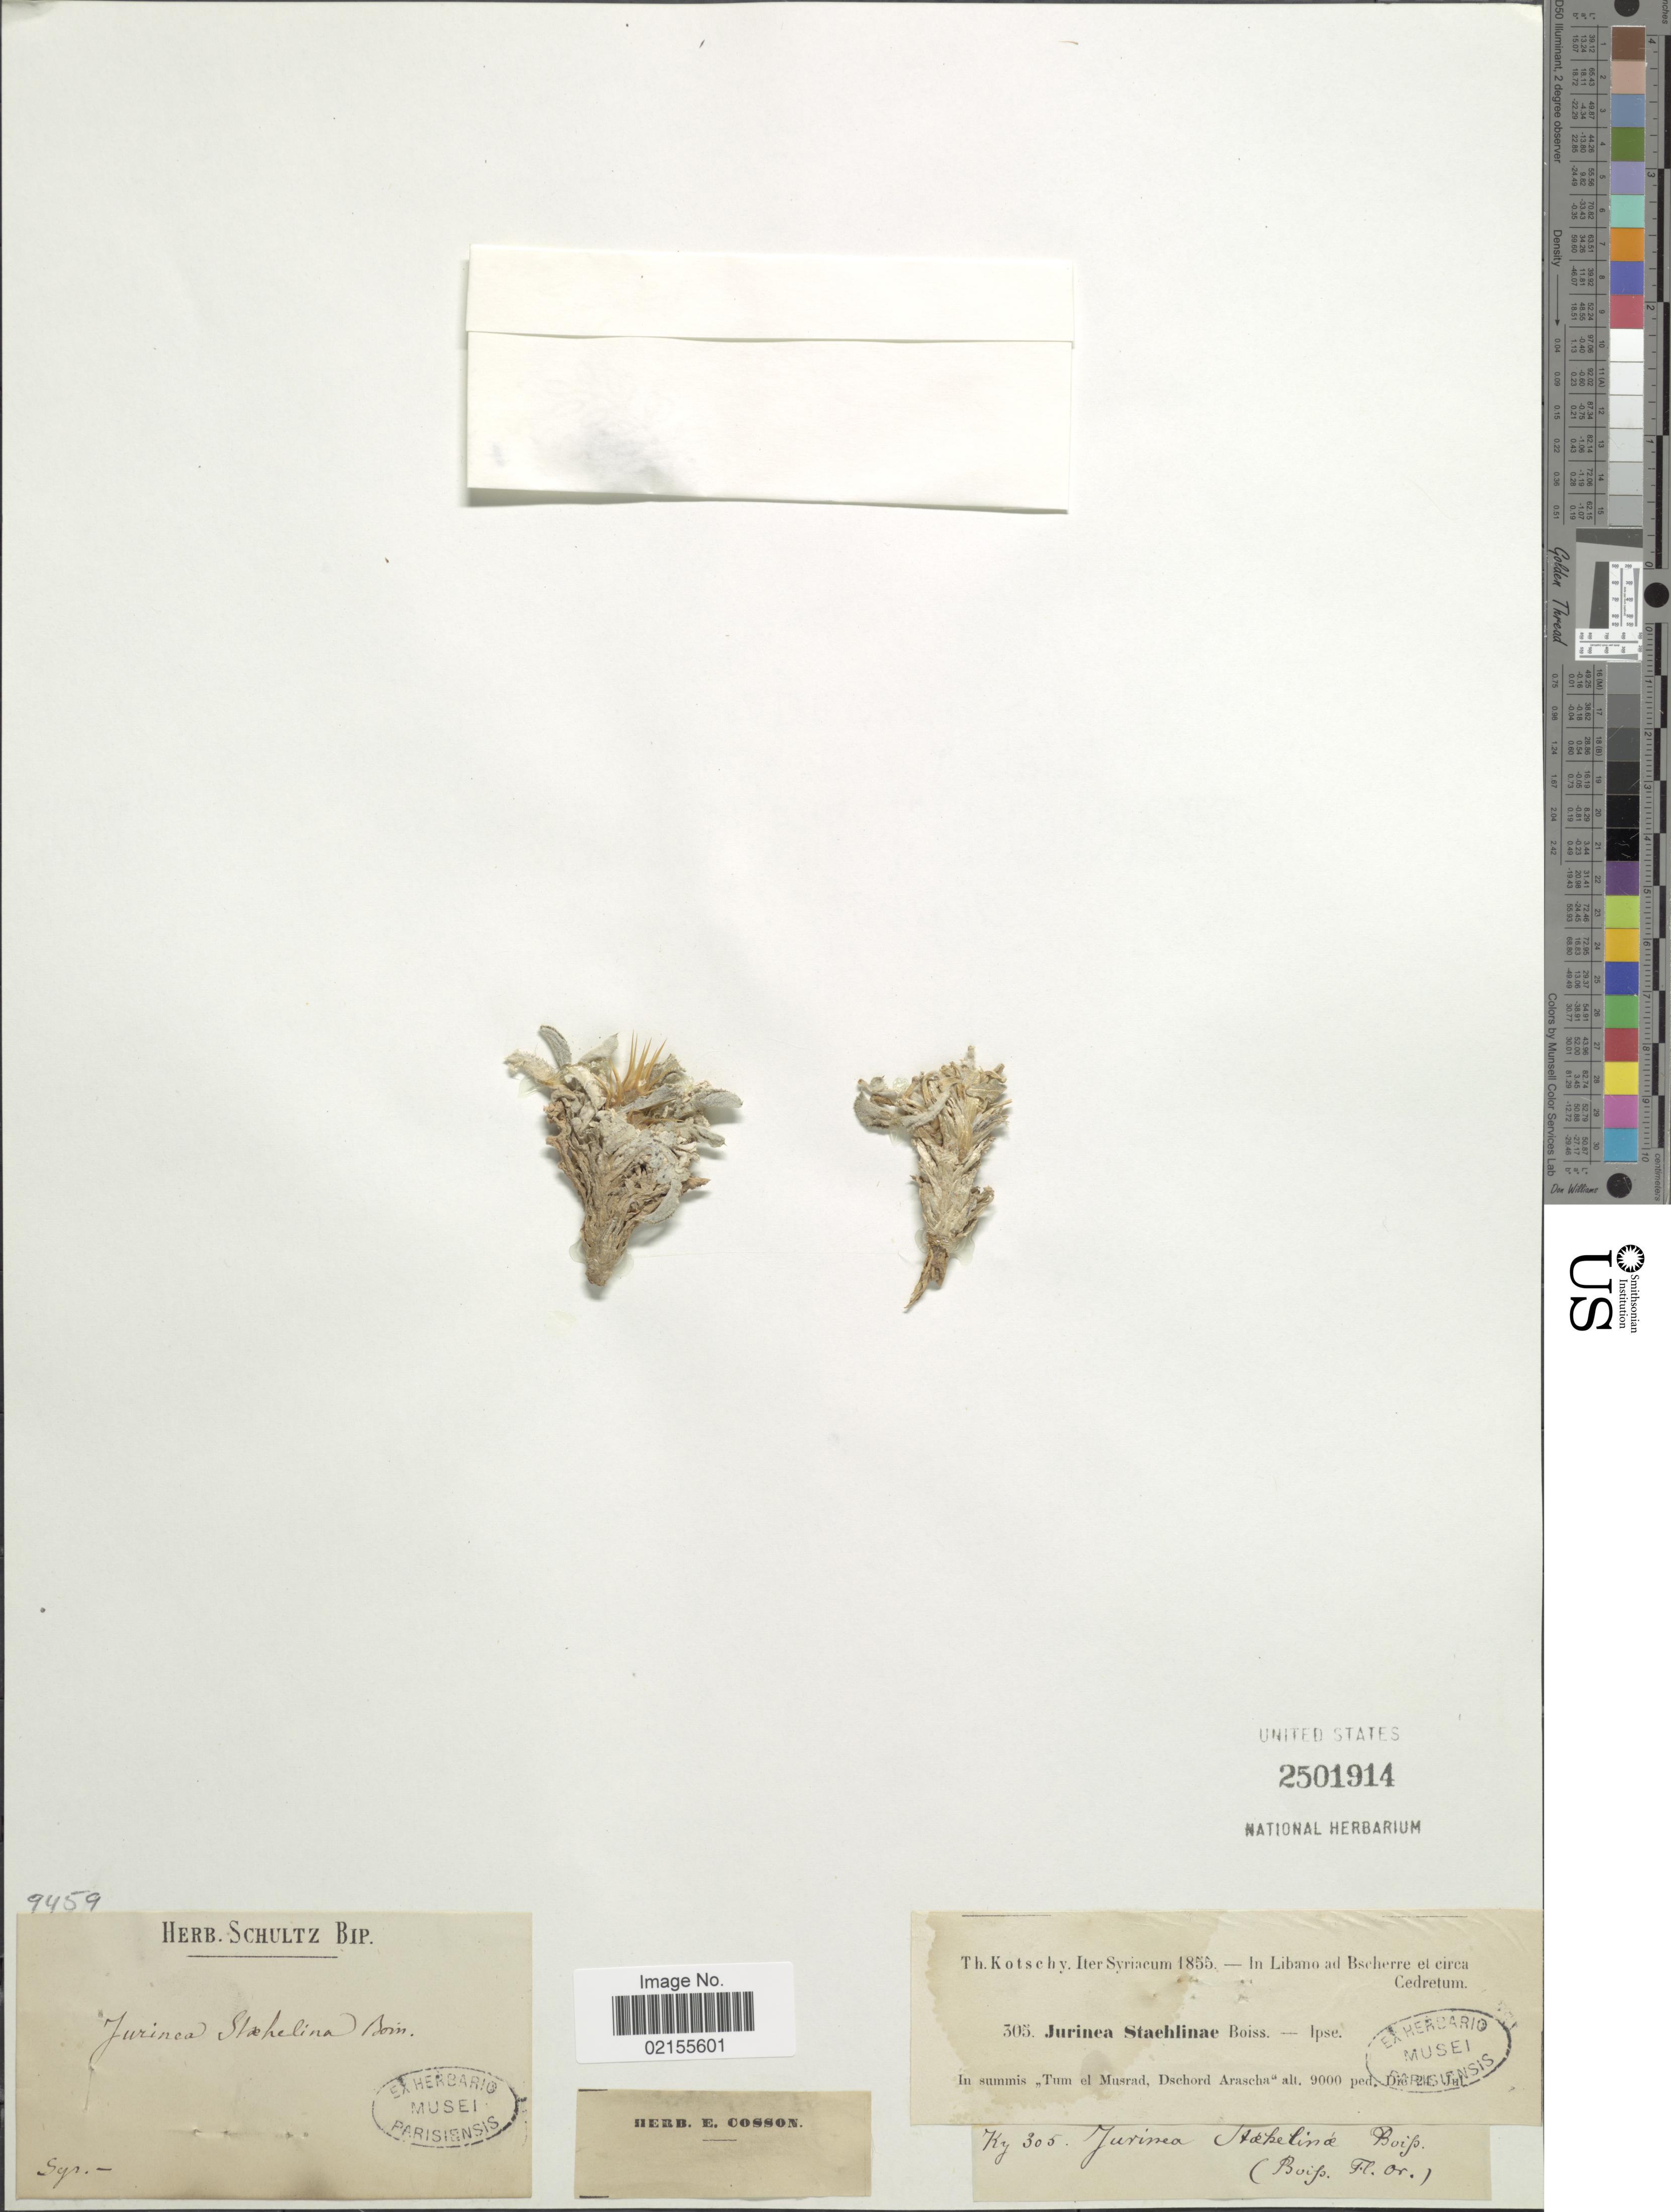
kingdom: Plantae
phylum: Tracheophyta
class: Magnoliopsida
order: Asterales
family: Asteraceae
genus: Jurinea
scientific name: Jurinea staehelinae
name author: (DC.) Boiss.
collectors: K. G. Kotschy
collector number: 305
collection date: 1855-07-24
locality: In Libamo ad Bscherre el circa Cedretum, In summis ,,Tum el Musrad, Dschord Aracha'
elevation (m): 2743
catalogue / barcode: US 2501914